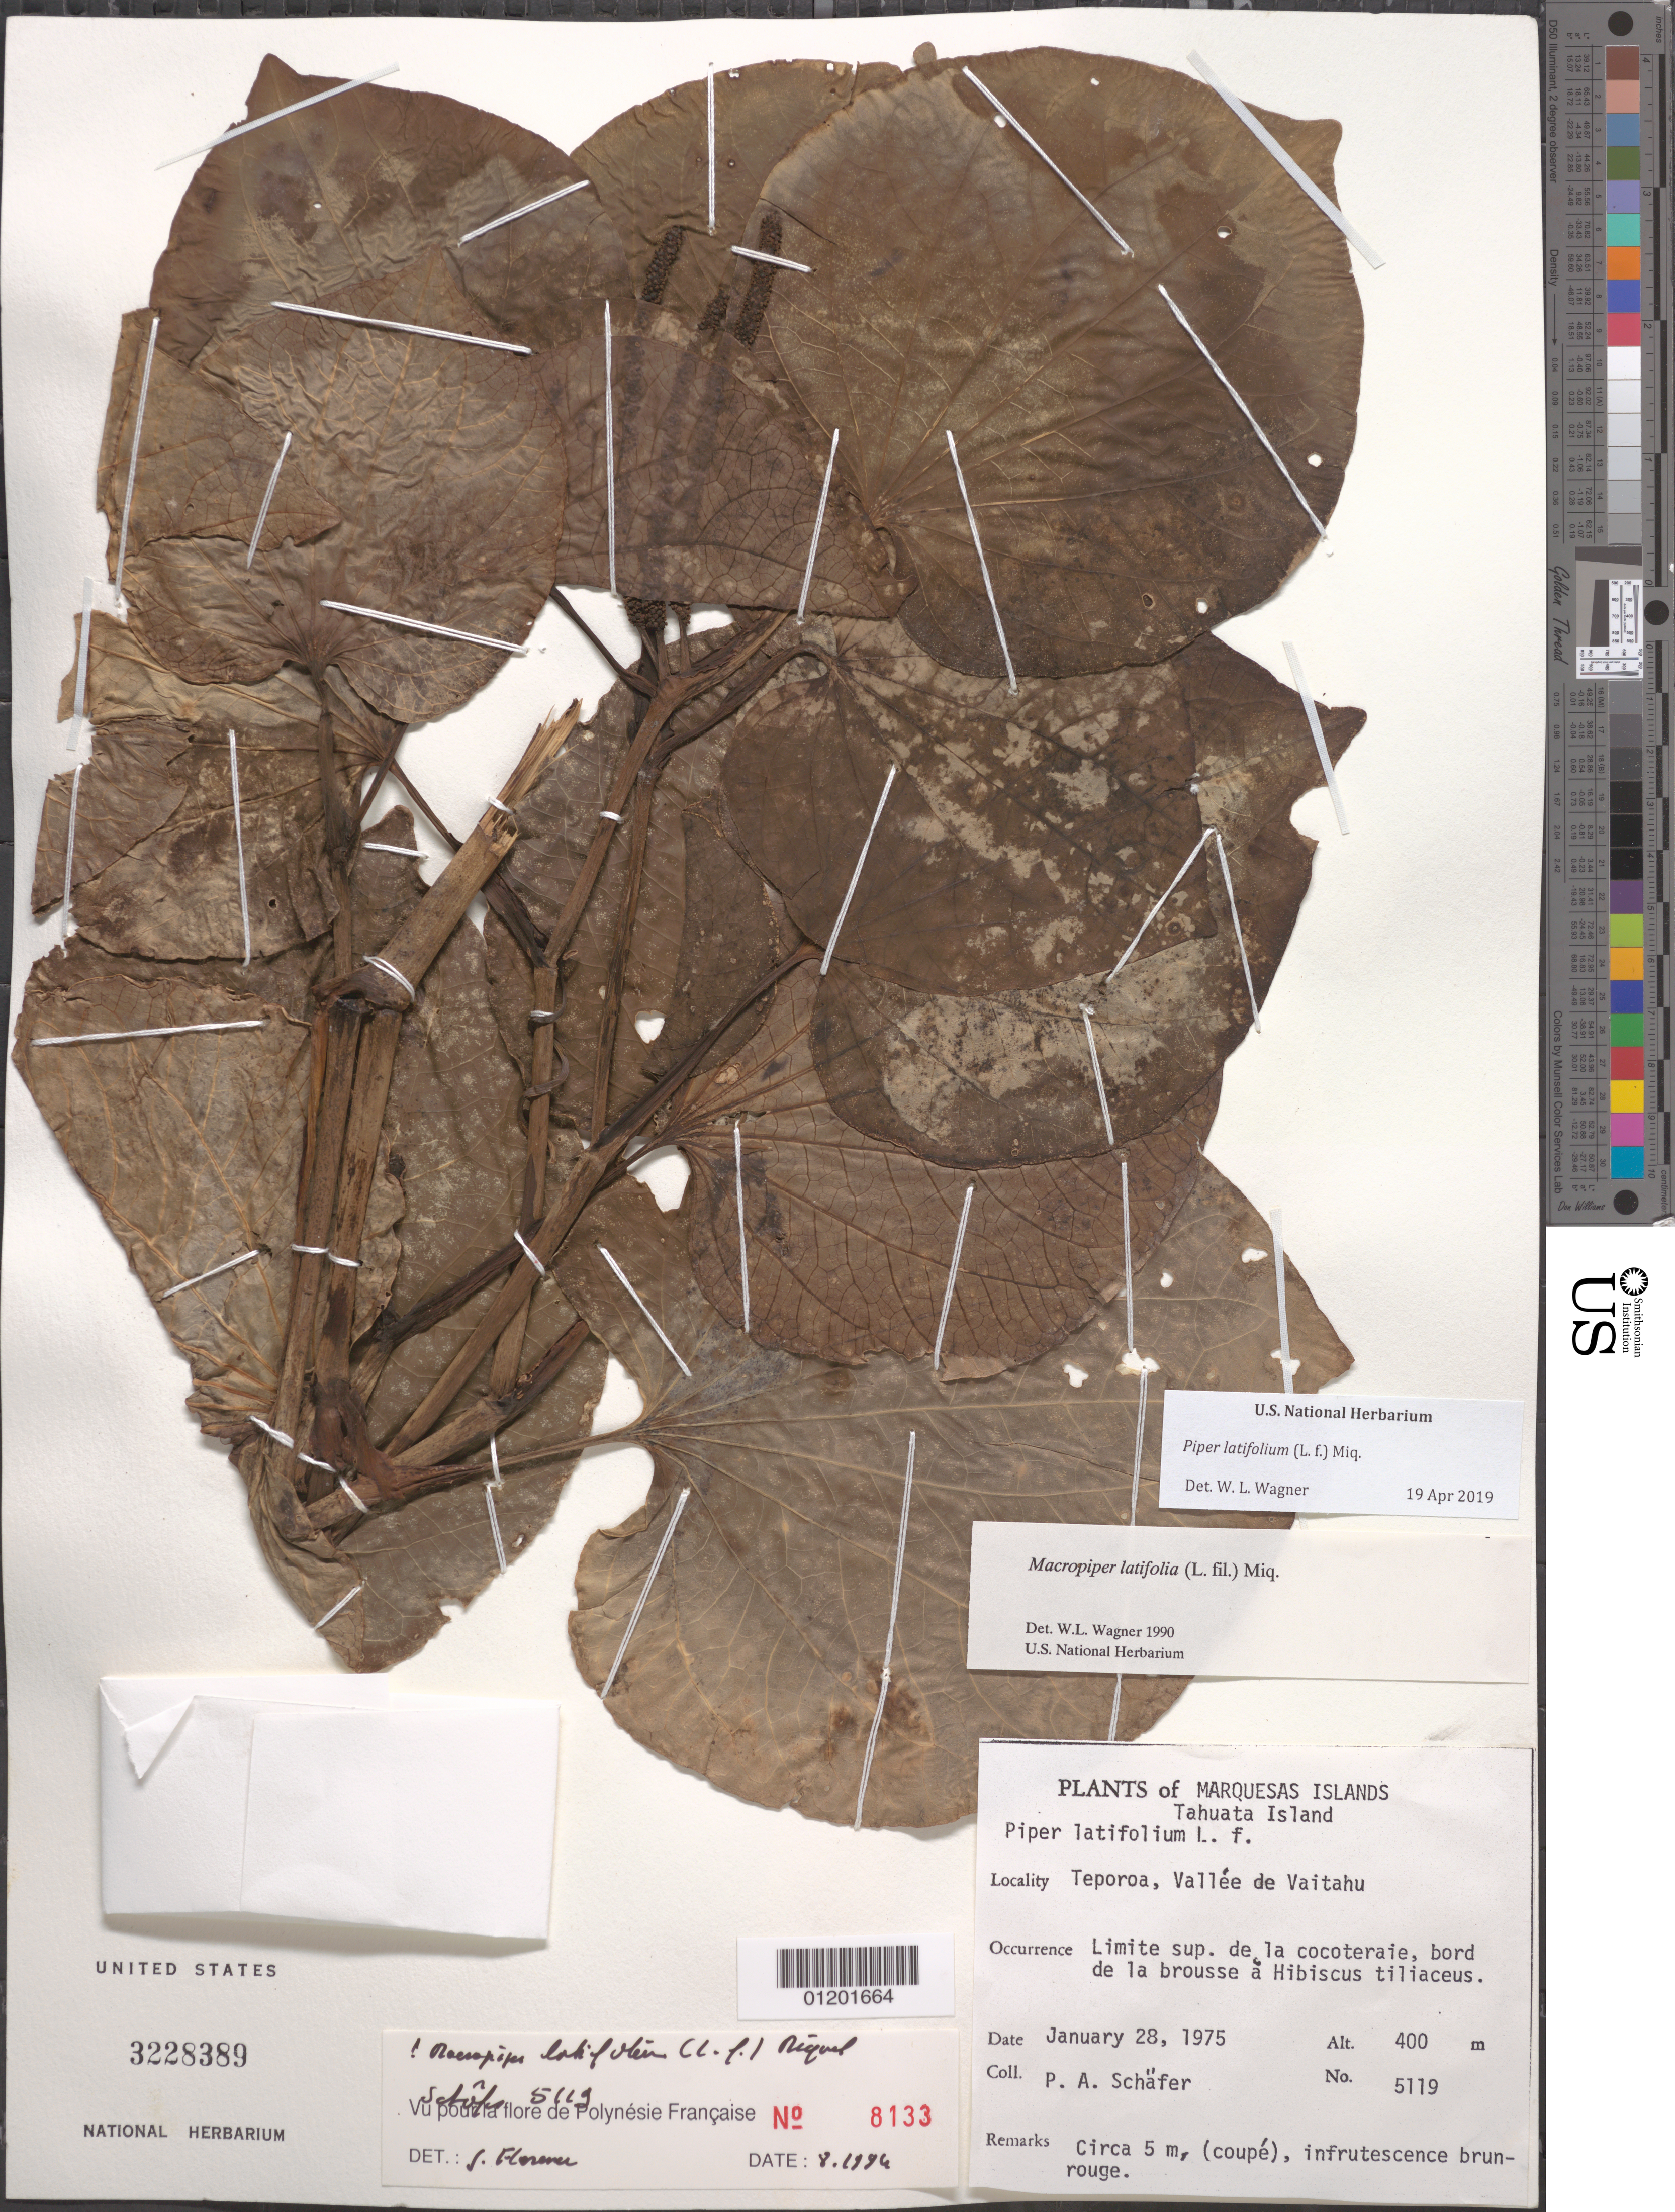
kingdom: Plantae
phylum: Tracheophyta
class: Magnoliopsida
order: Piperales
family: Piperaceae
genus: Piper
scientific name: Piper latifolium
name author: L. f.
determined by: Wagner, W. L., (BOT), Smithsonian Institution - National Museum of Natural History (UNITED STATES)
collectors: P. A. Schäfer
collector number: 5119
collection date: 1975-01-28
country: French Polynesia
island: Tahuata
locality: Teporoa, Vallée de Vaitahu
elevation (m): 410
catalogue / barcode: US 3228389